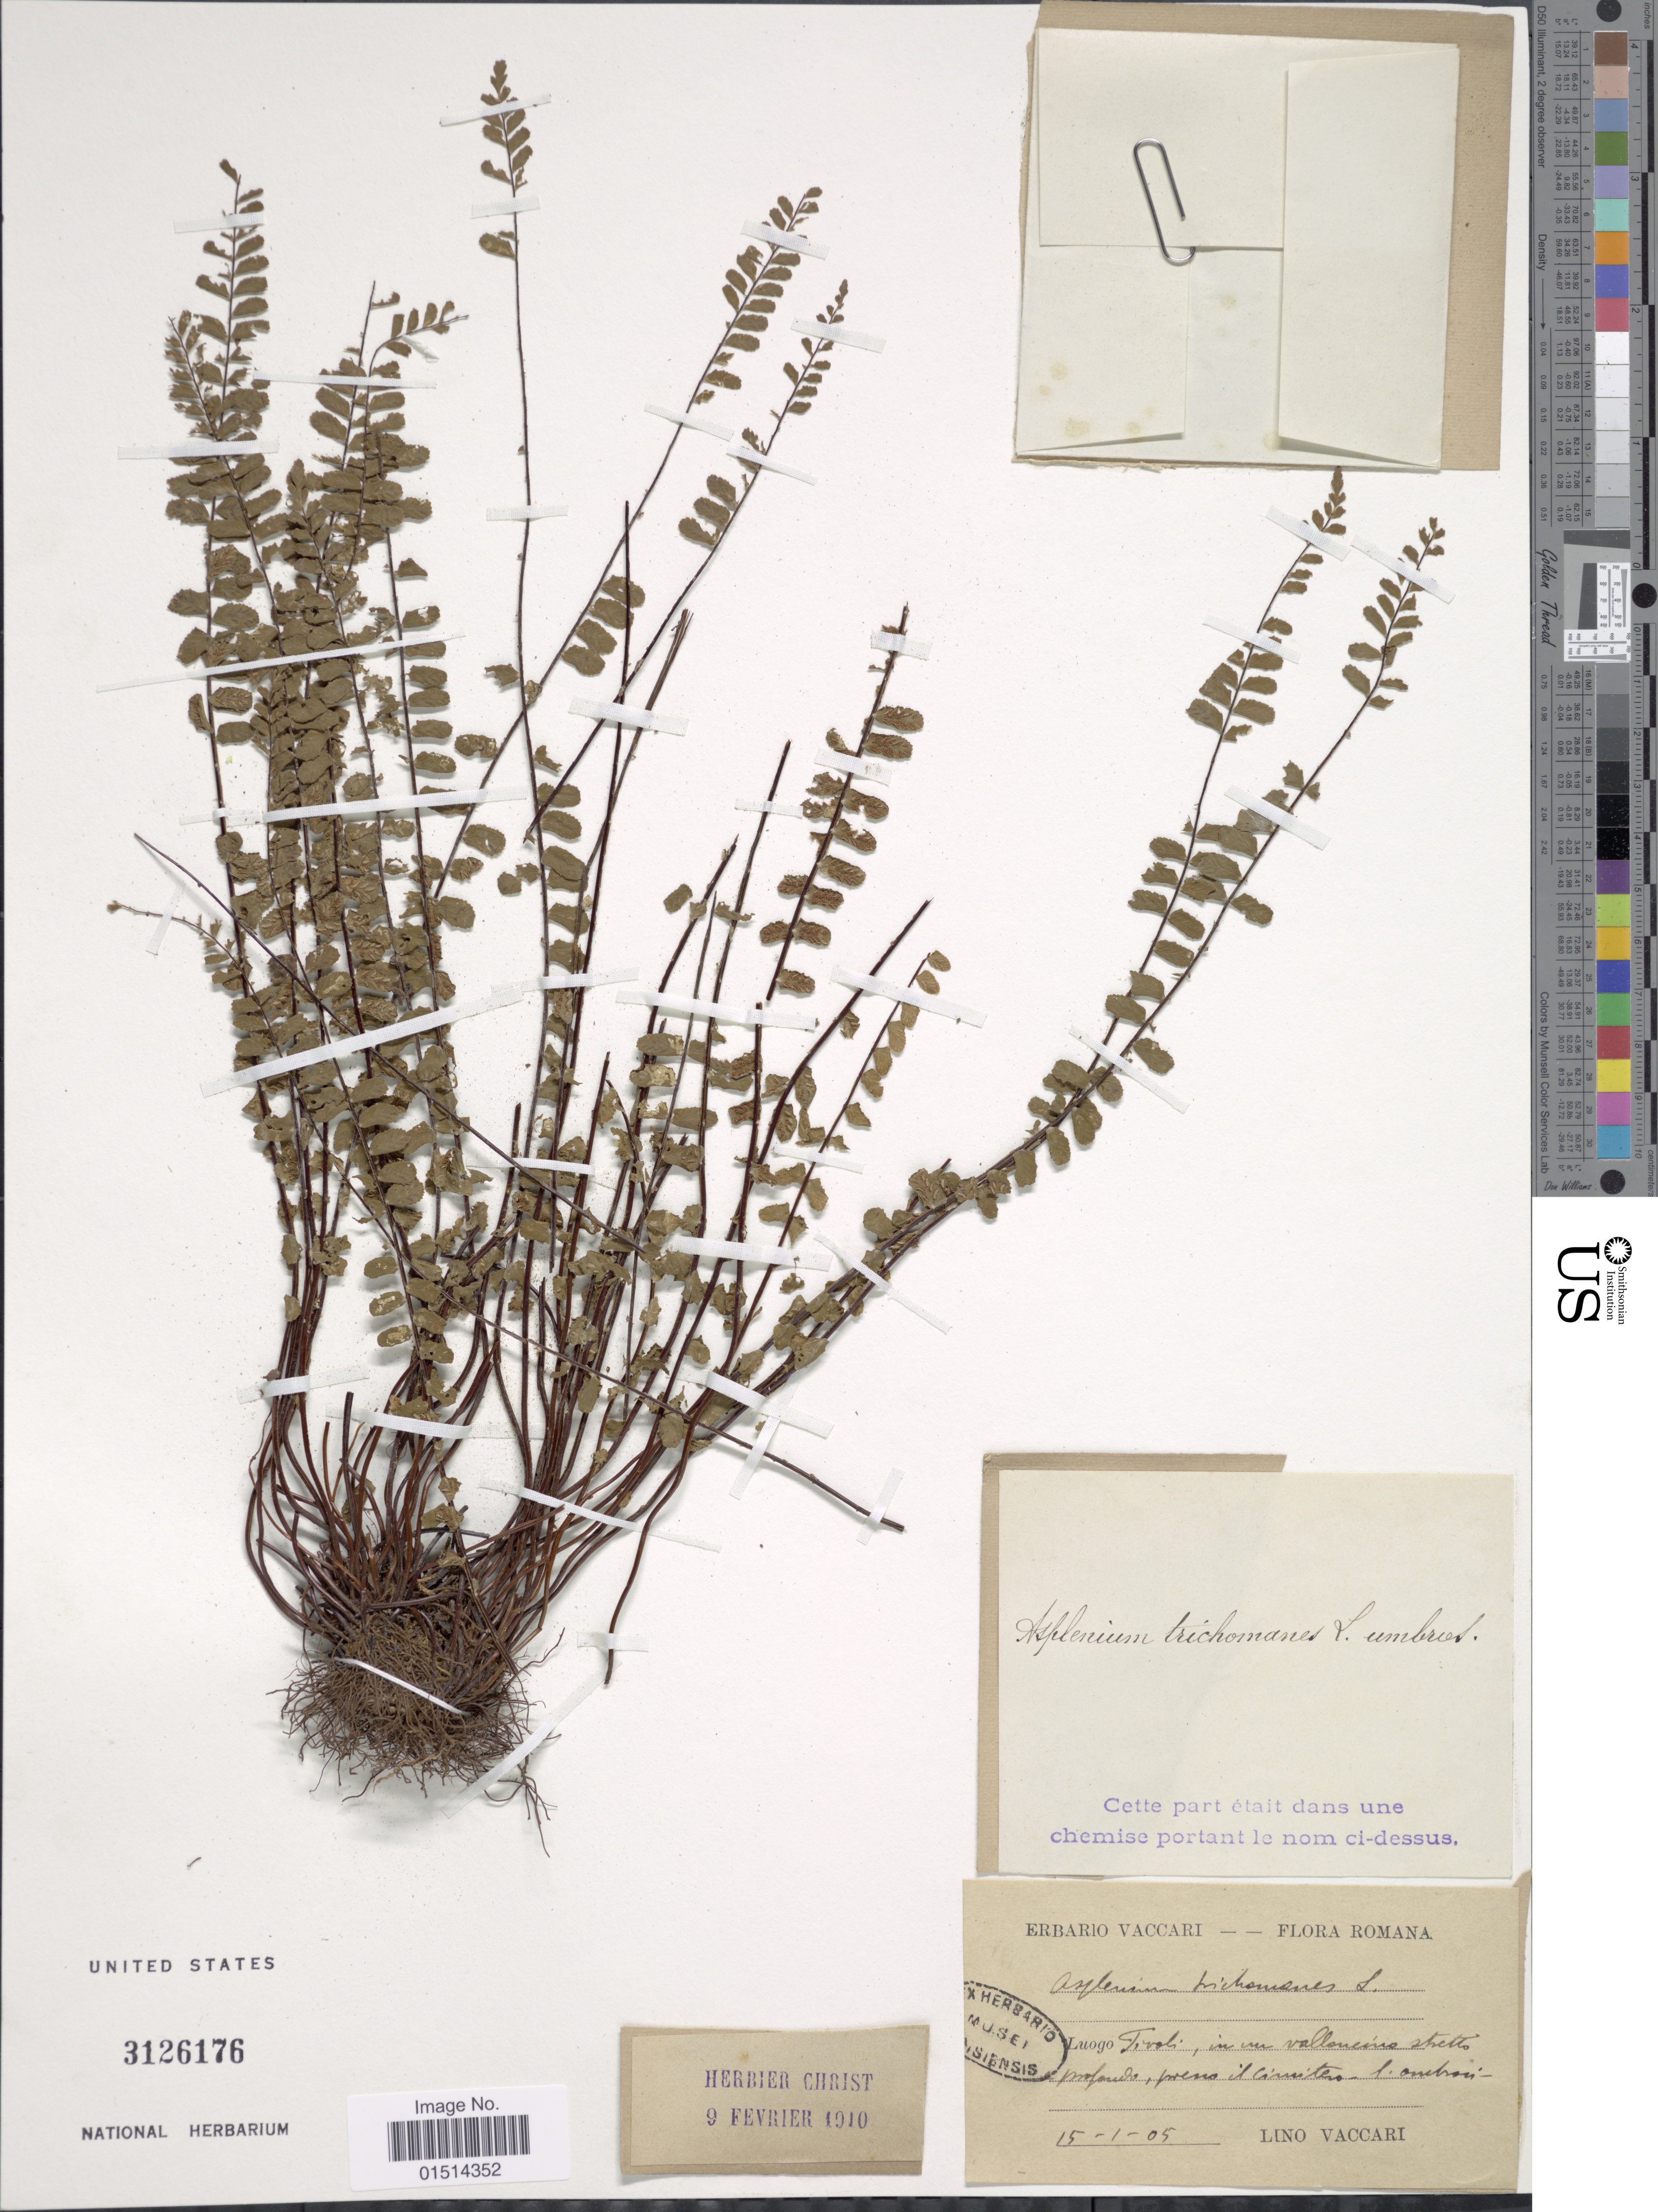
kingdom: Plantae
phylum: Tracheophyta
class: Polypodiopsida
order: Polypodiales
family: Aspleniaceae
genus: Asplenium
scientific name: Asplenium trichomanes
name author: L.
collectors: L. Vaccari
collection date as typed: Transcribed d/m/y: 15/1/5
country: Austria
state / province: Tirol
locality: Romana, Luogo, Tiroli, in au valloncone shetto profause, moeno 'L Camitero l'ombroni [interpreted]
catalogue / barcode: US 3126176